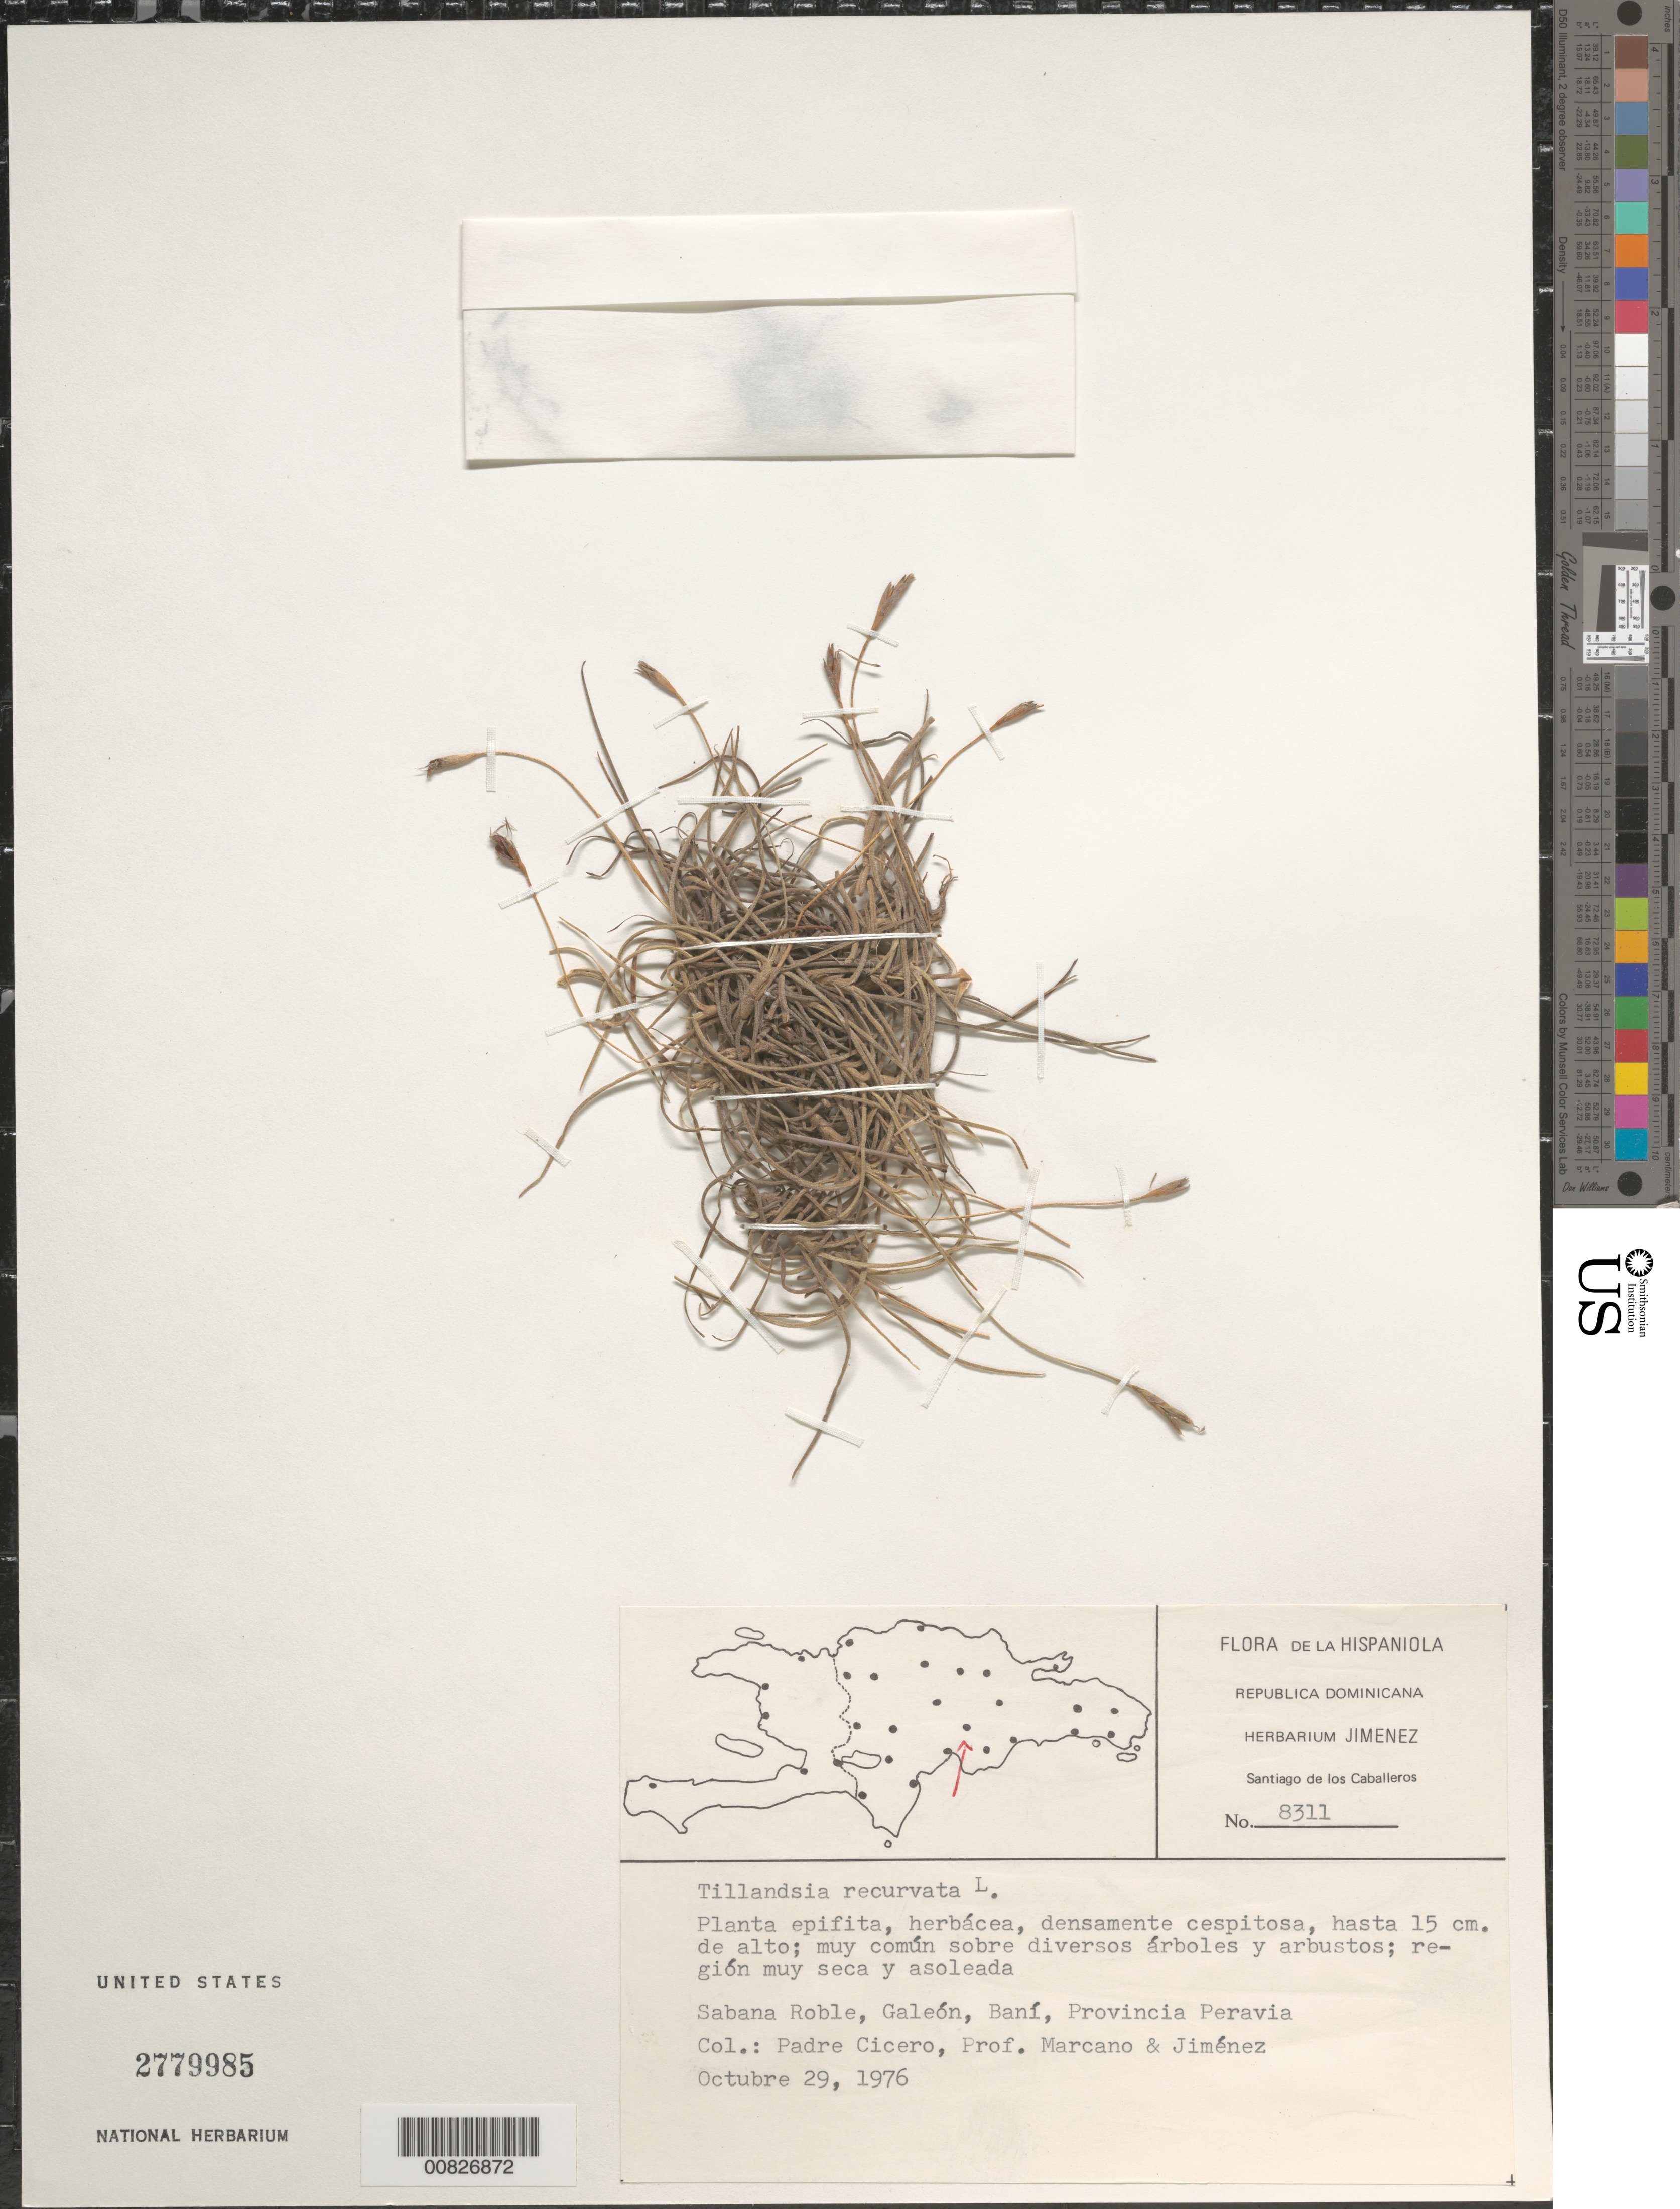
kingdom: Plantae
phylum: Tracheophyta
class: Liliopsida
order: Poales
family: Bromeliaceae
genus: Tillandsia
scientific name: Tillandsia recurvata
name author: L.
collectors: -. Cicero, -. Marcano & Jimenez, --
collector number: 8311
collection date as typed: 29 Oct 1976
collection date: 1976-10-29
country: Dominican Republic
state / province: Peravia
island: Hispaniola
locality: Sabana Roble, Galeón, Baní, Provincia Peravia.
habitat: Muy común sobre diversos árboles y arbustos; región muy seca y asoleada.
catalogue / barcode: US 2779985